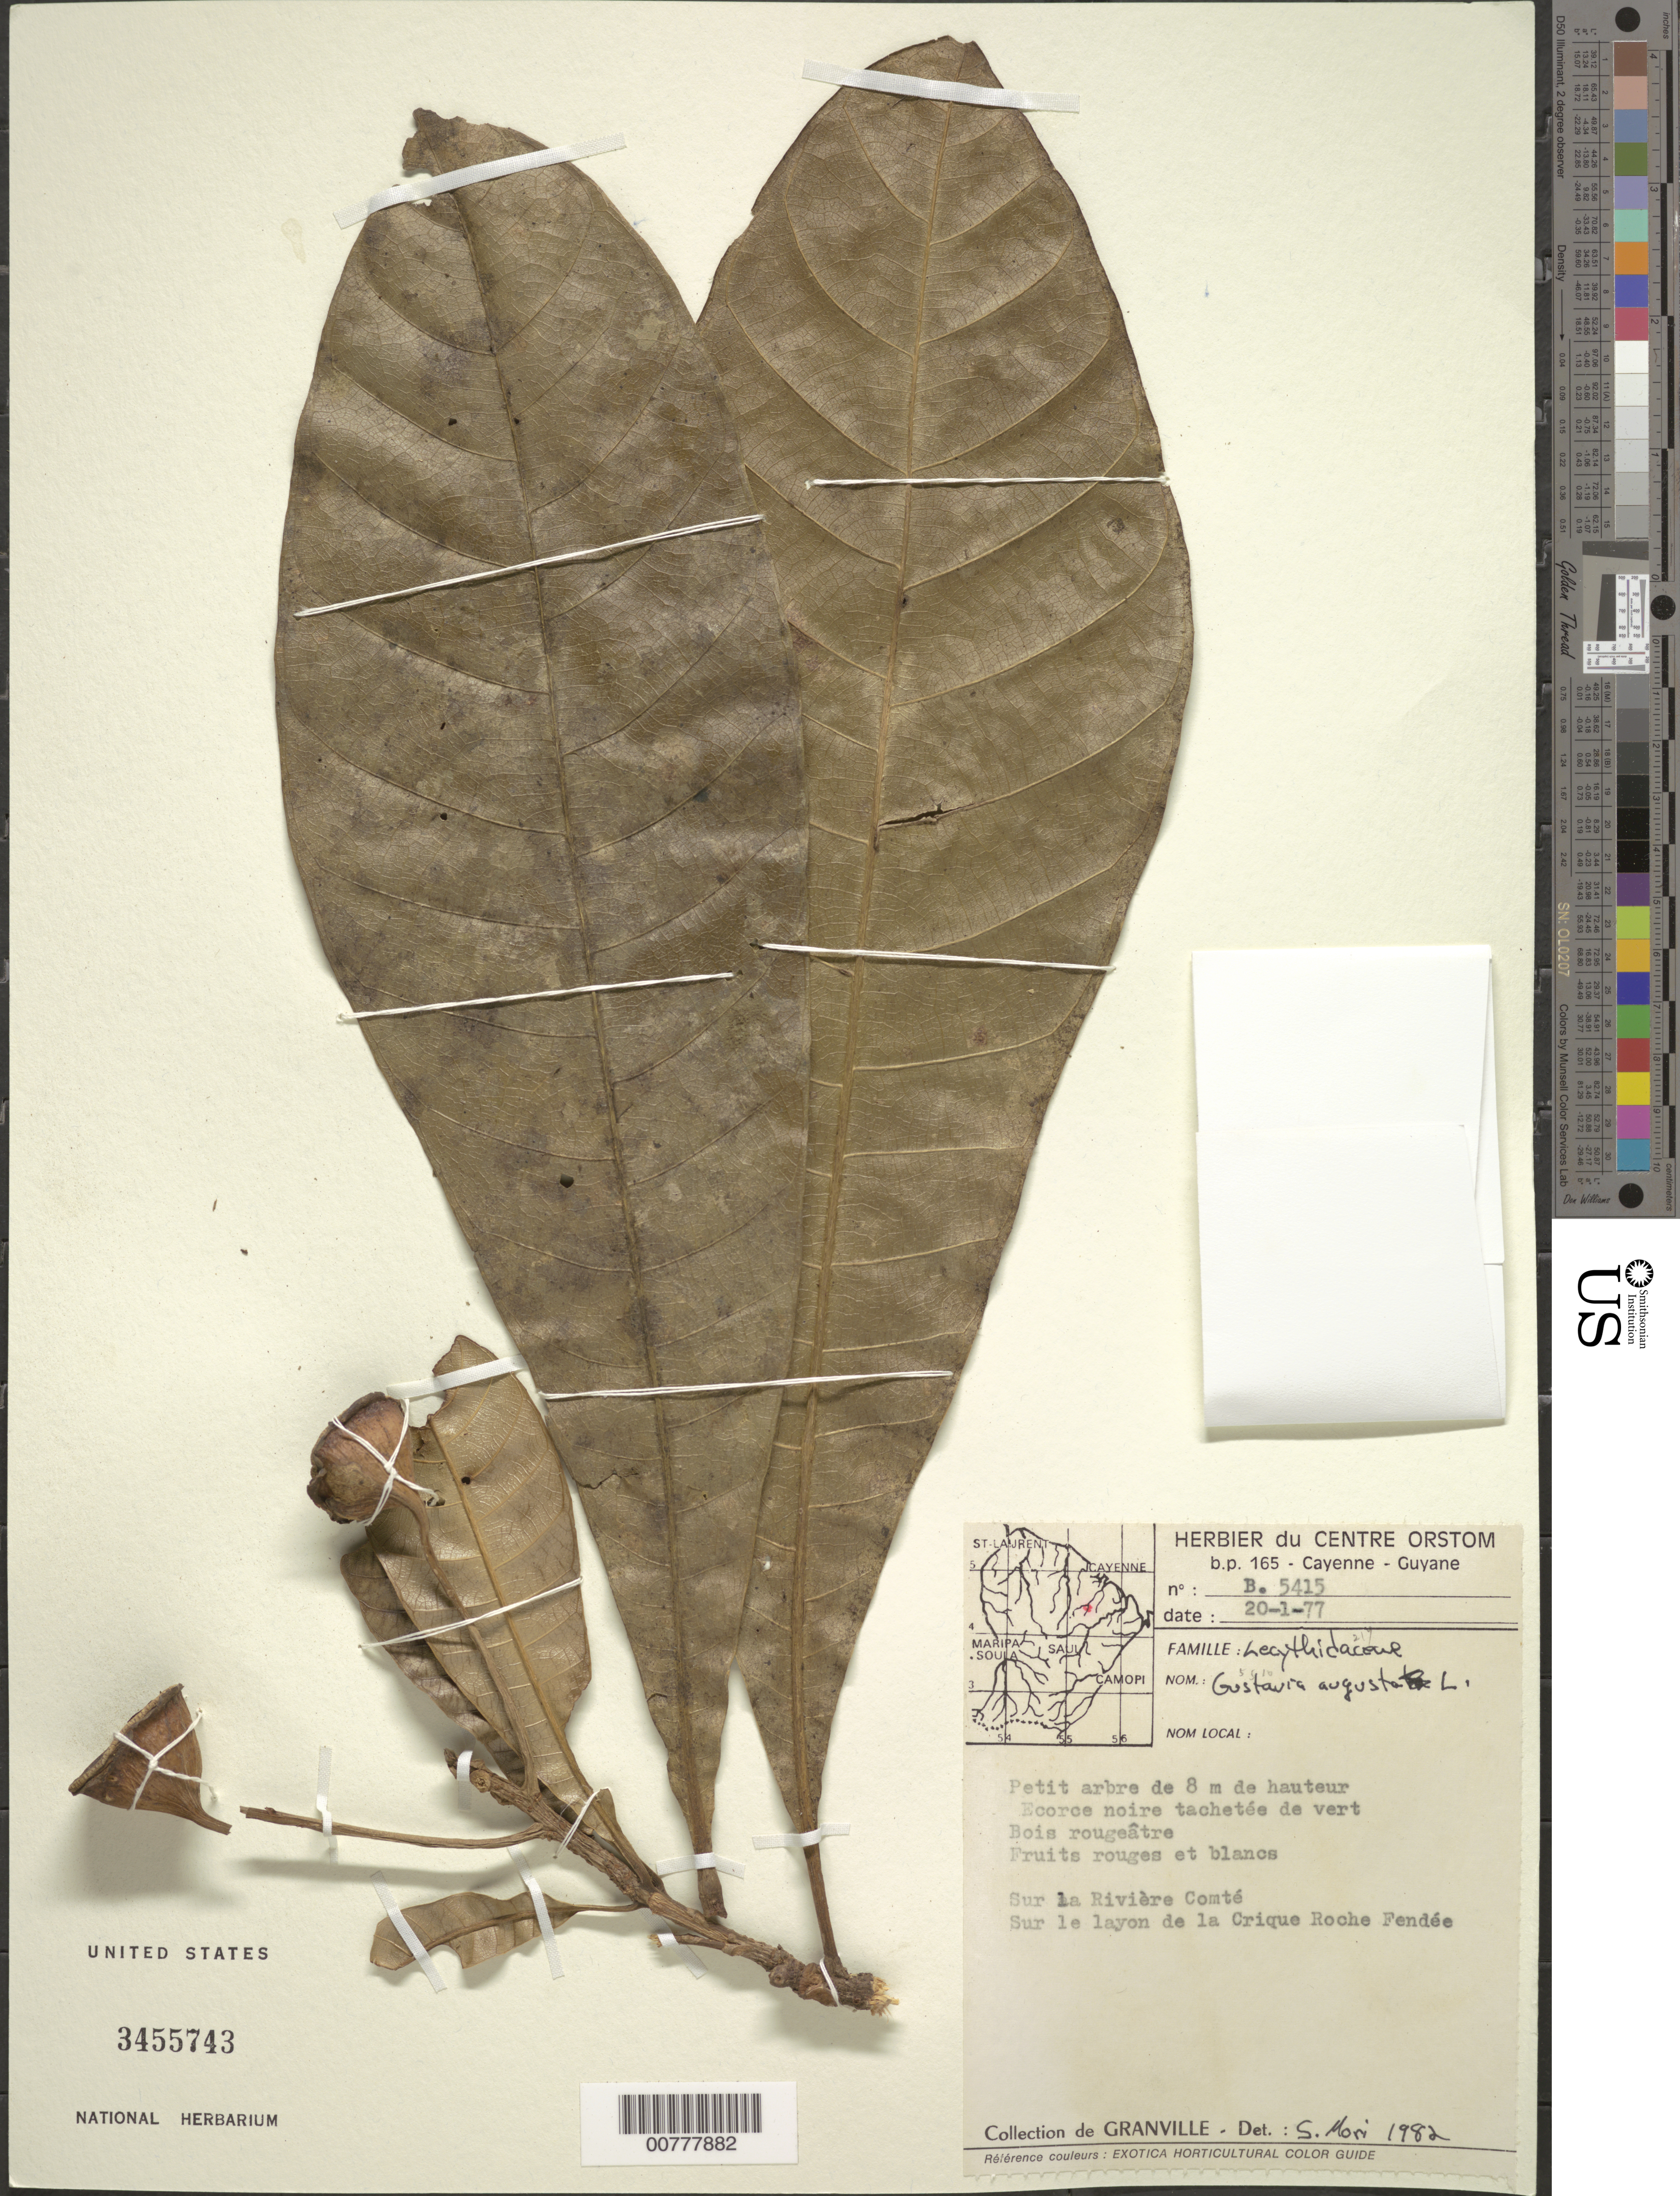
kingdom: Plantae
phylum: Tracheophyta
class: Magnoliopsida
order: Ericales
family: Lecythidaceae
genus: Gustavia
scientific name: Gustavia augusta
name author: L.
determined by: Mori, Scott A.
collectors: J.-J. de Granville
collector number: B 5415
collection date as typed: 20-Jan-77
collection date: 1977-01-20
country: French Guiana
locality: Rivere Comté, sur la layon de la Crique Roche Fendée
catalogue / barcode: US 3455743